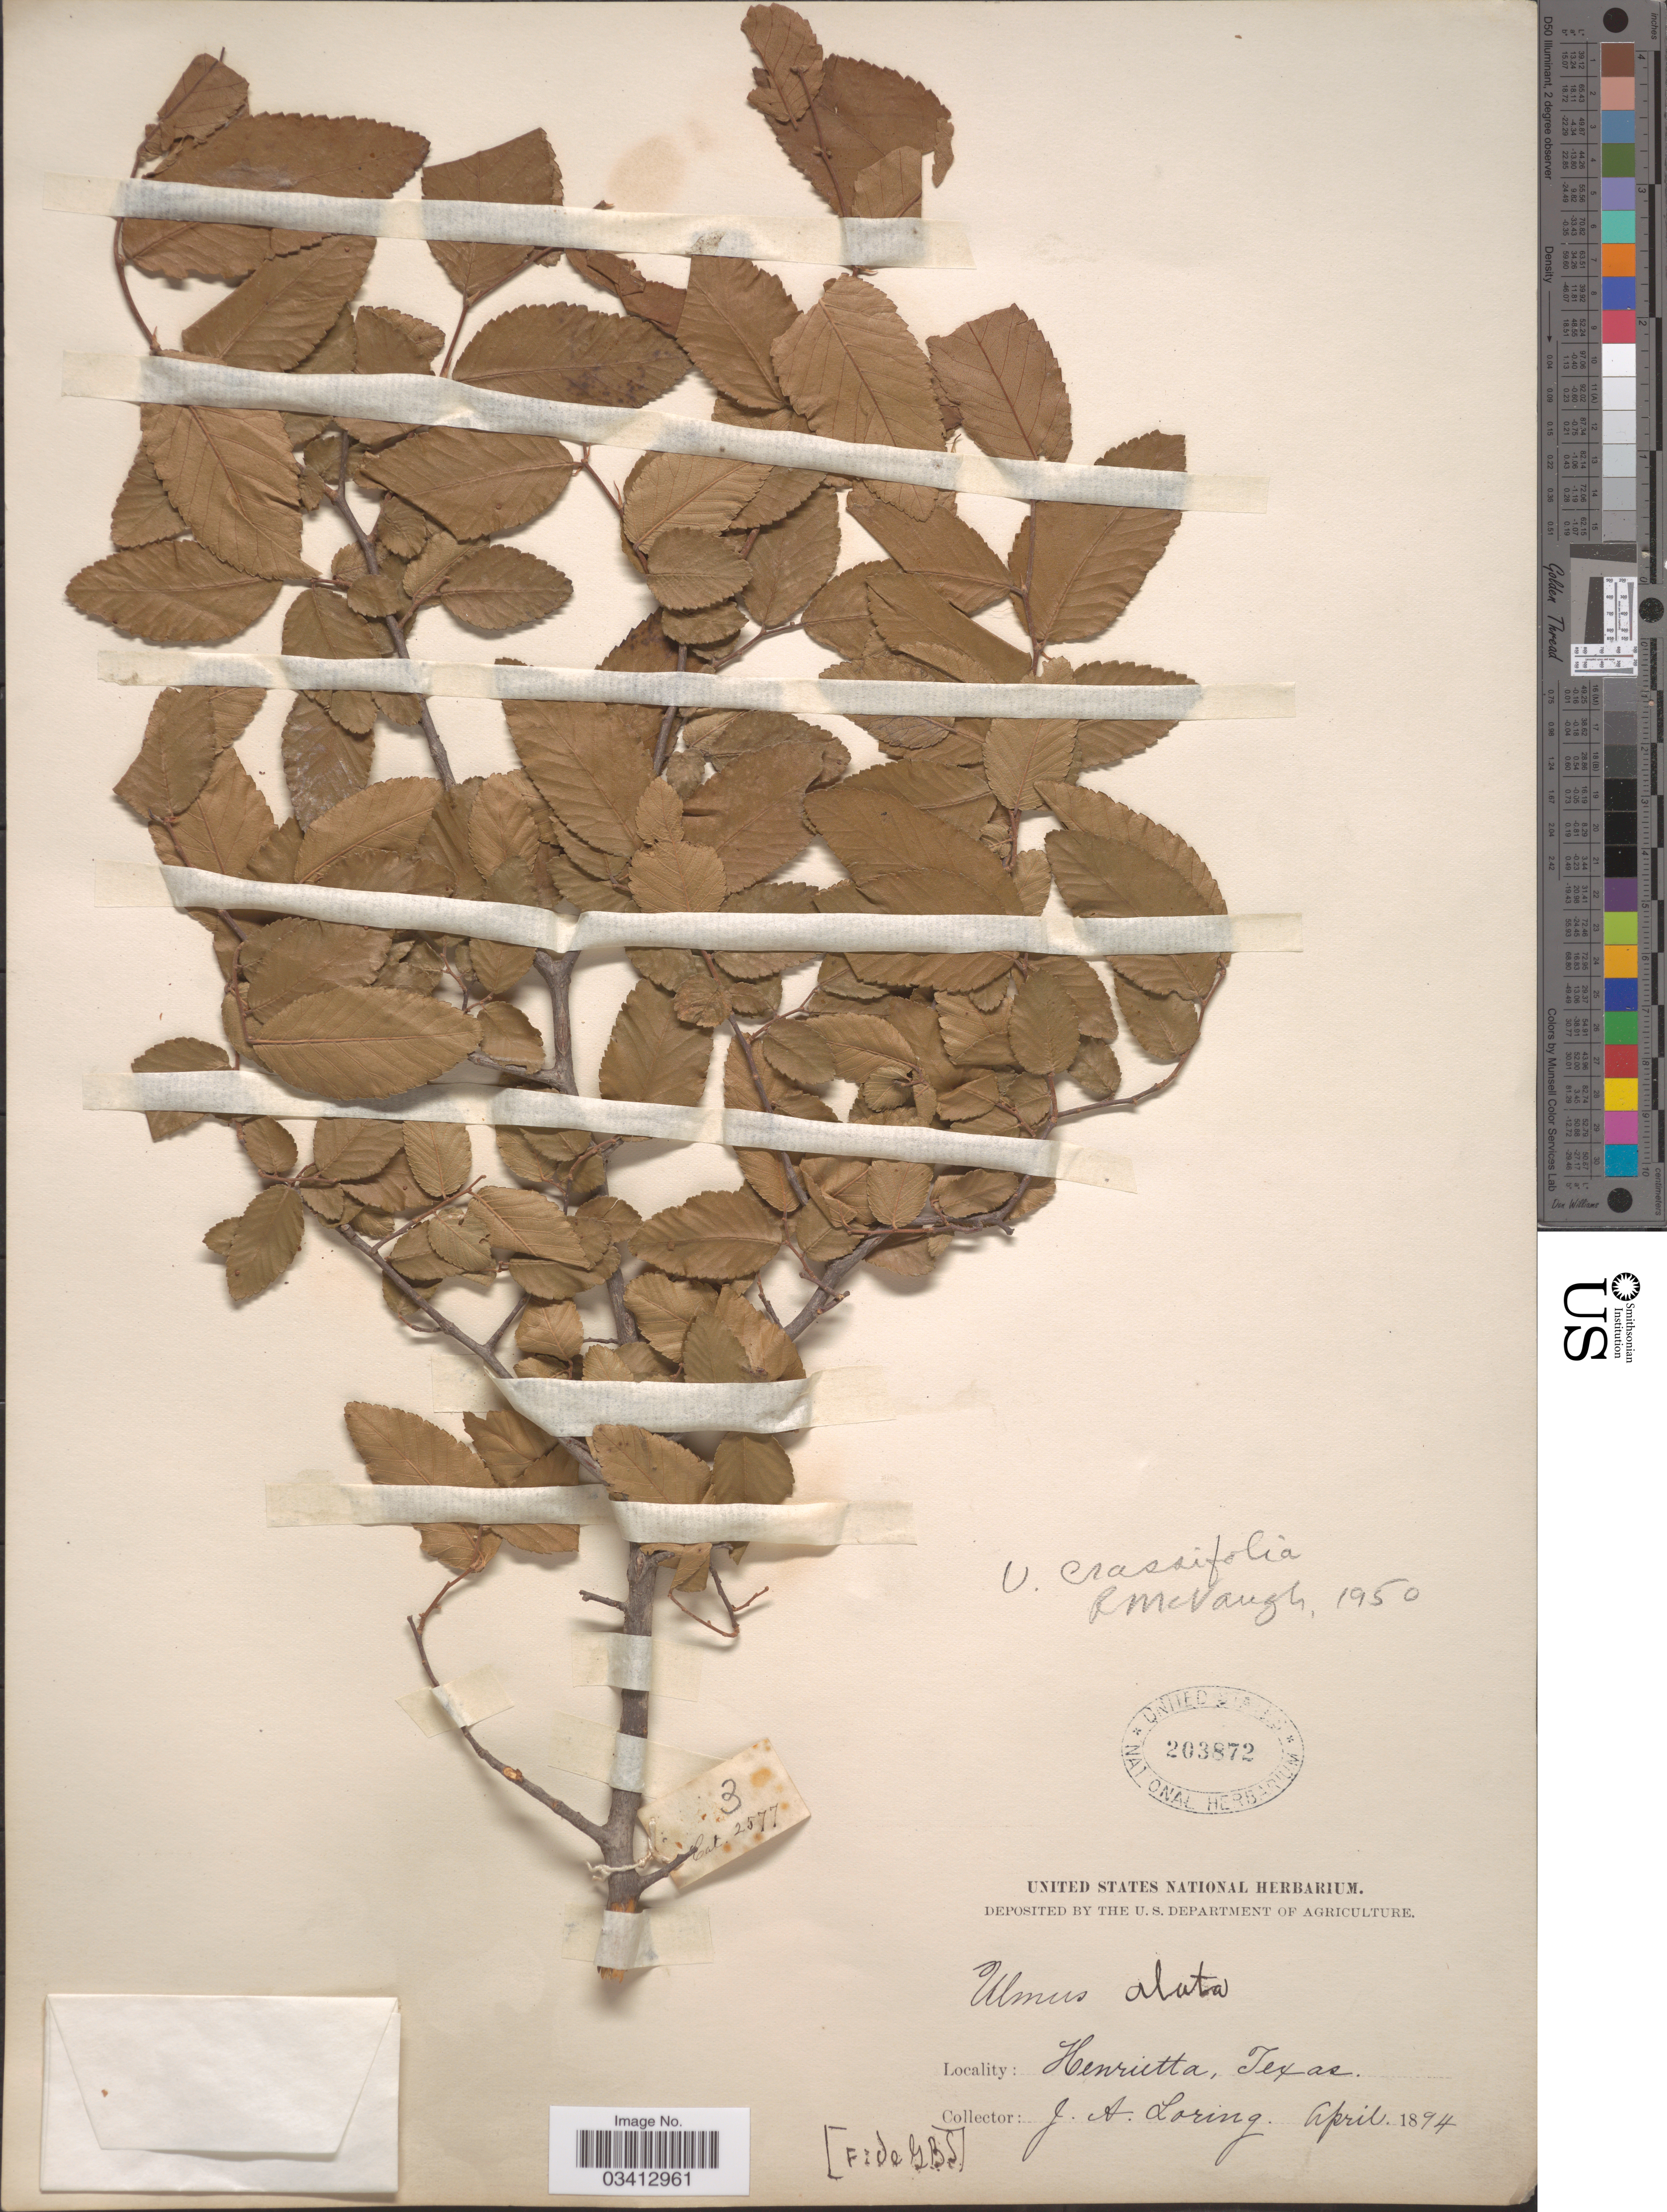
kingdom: Plantae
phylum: Tracheophyta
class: Magnoliopsida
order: Rosales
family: Ulmaceae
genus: Ulmus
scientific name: Ulmus crassifolia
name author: Nutt.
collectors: J. Loring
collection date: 1894-04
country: United States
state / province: Texas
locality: Henrietta.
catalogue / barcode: US 203872